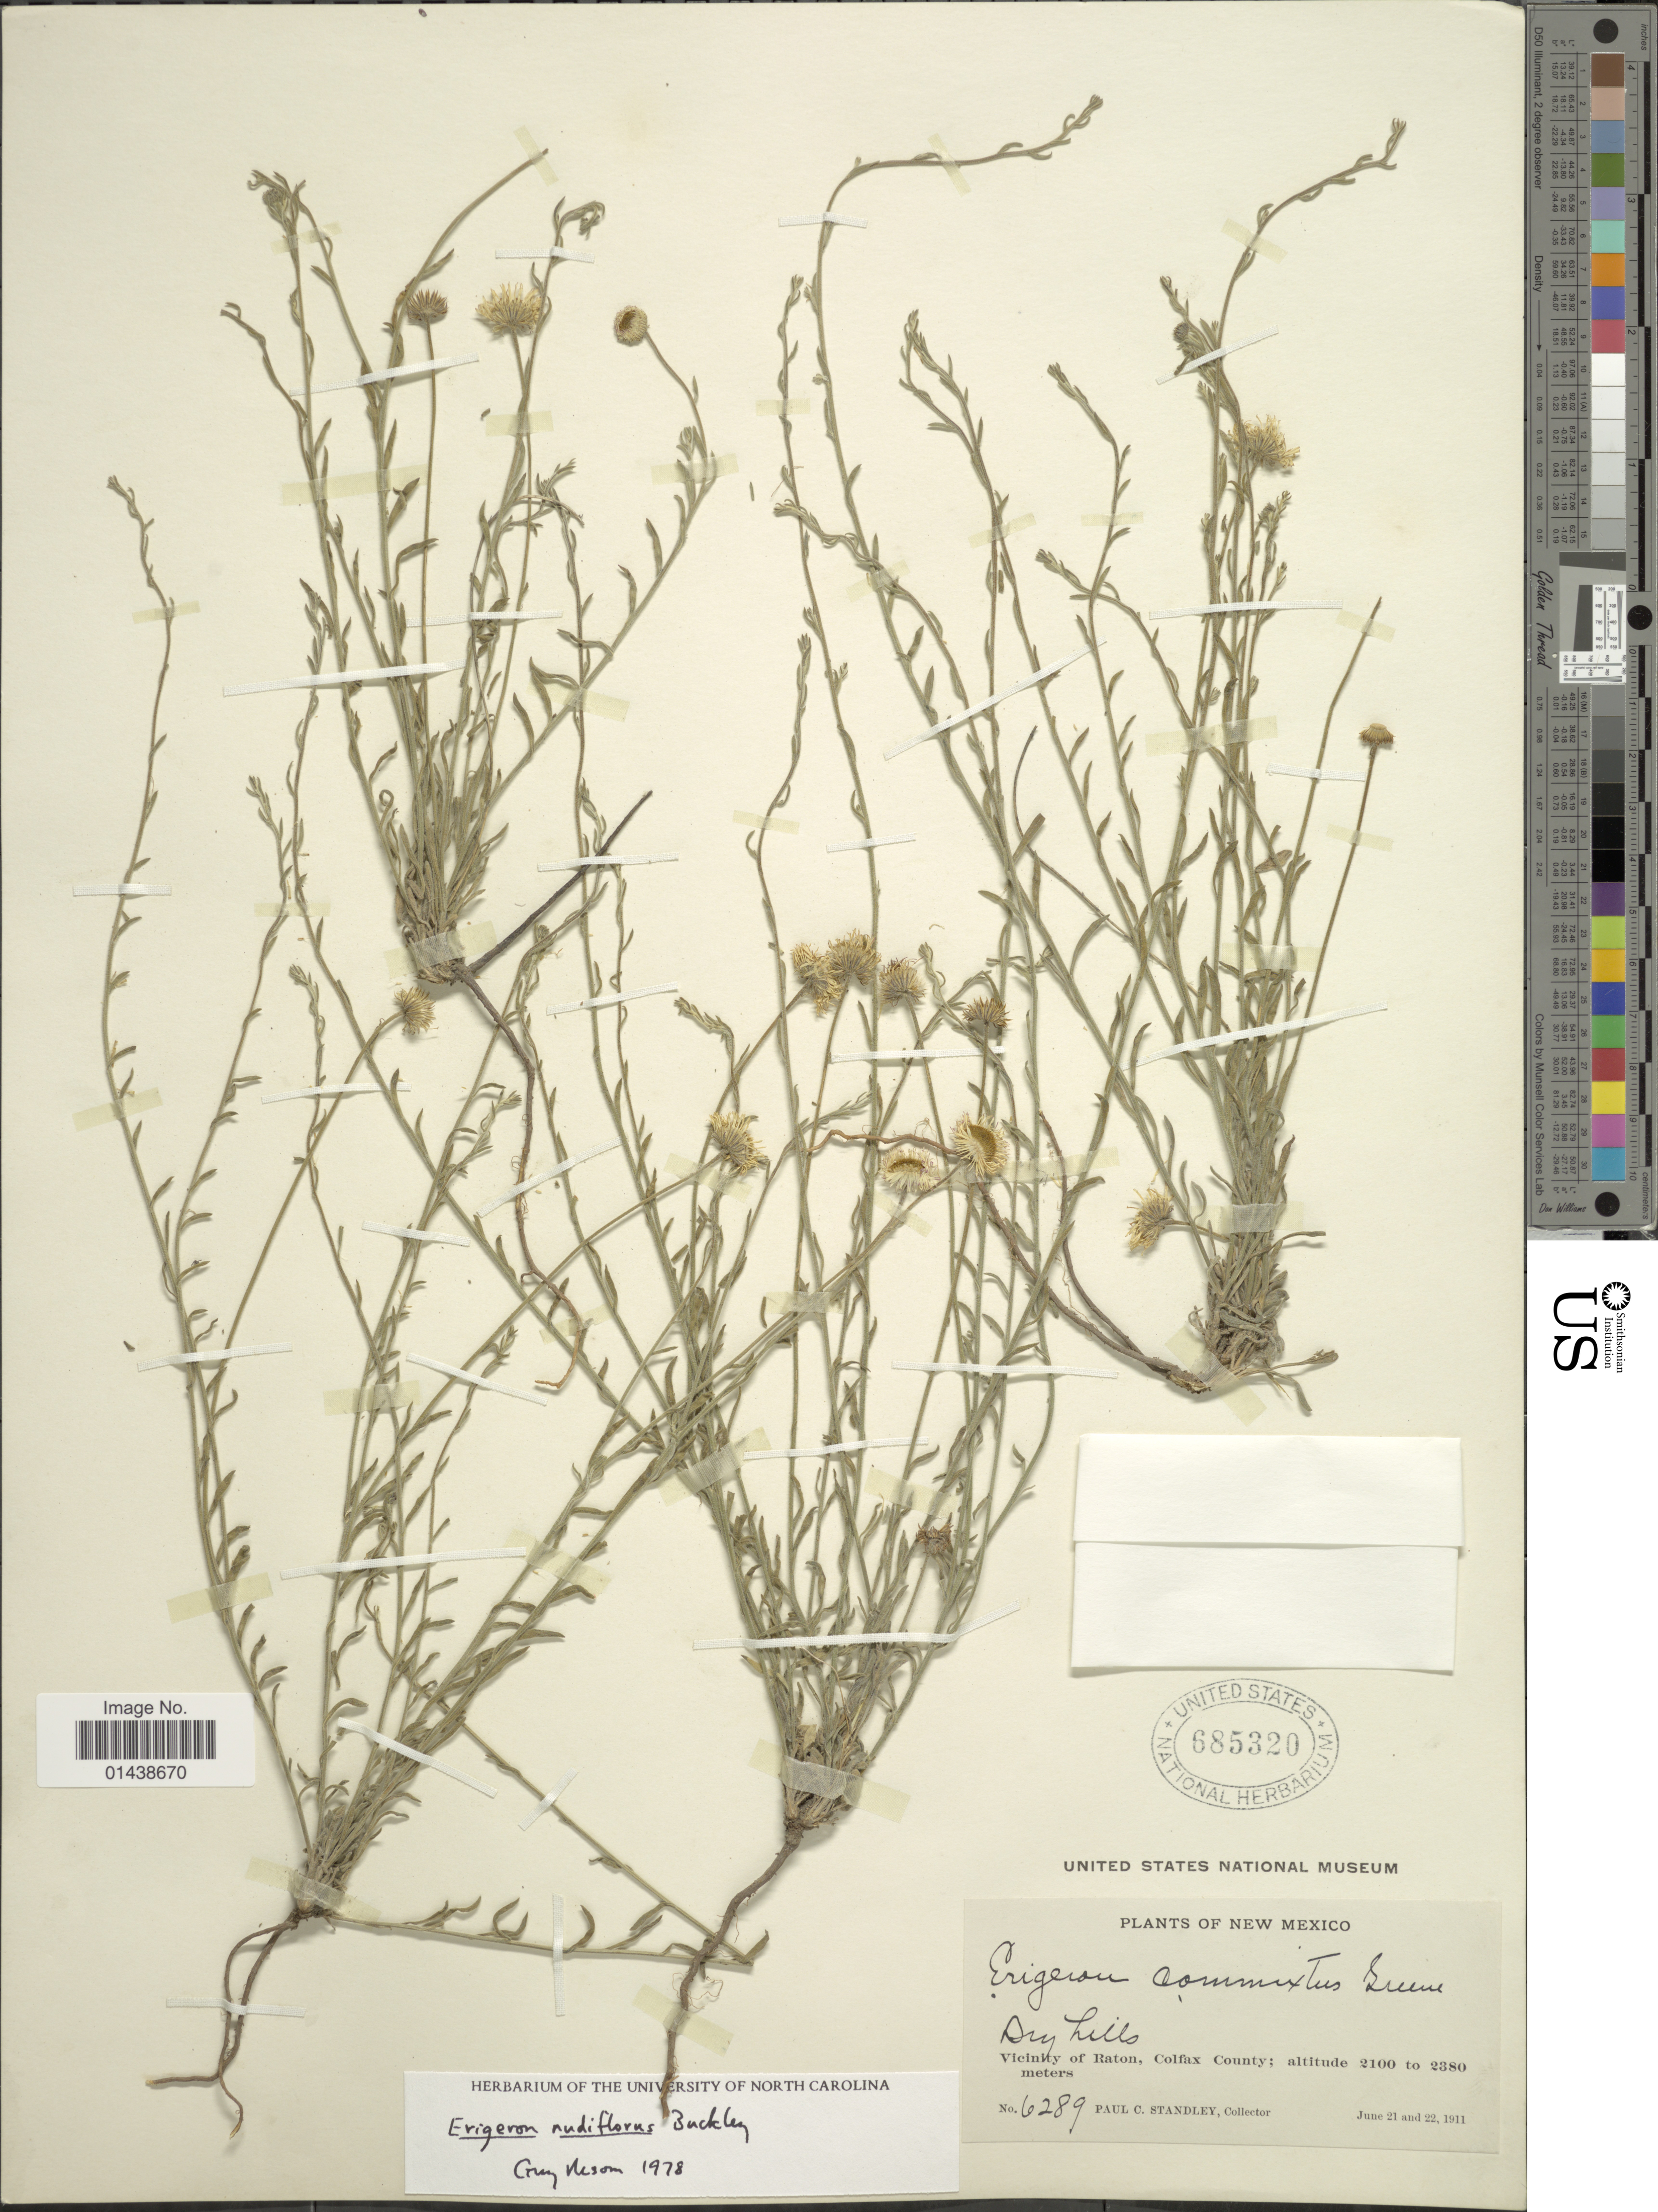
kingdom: Plantae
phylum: Tracheophyta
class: Magnoliopsida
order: Asterales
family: Asteraceae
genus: Erigeron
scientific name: Erigeron nudiflorus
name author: Buckley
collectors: P. C. Standley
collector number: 6289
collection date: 1911-06-21/1911-06-22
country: United States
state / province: New Mexico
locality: Vicinity of Raton, Colfax County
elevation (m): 2100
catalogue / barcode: US 685320